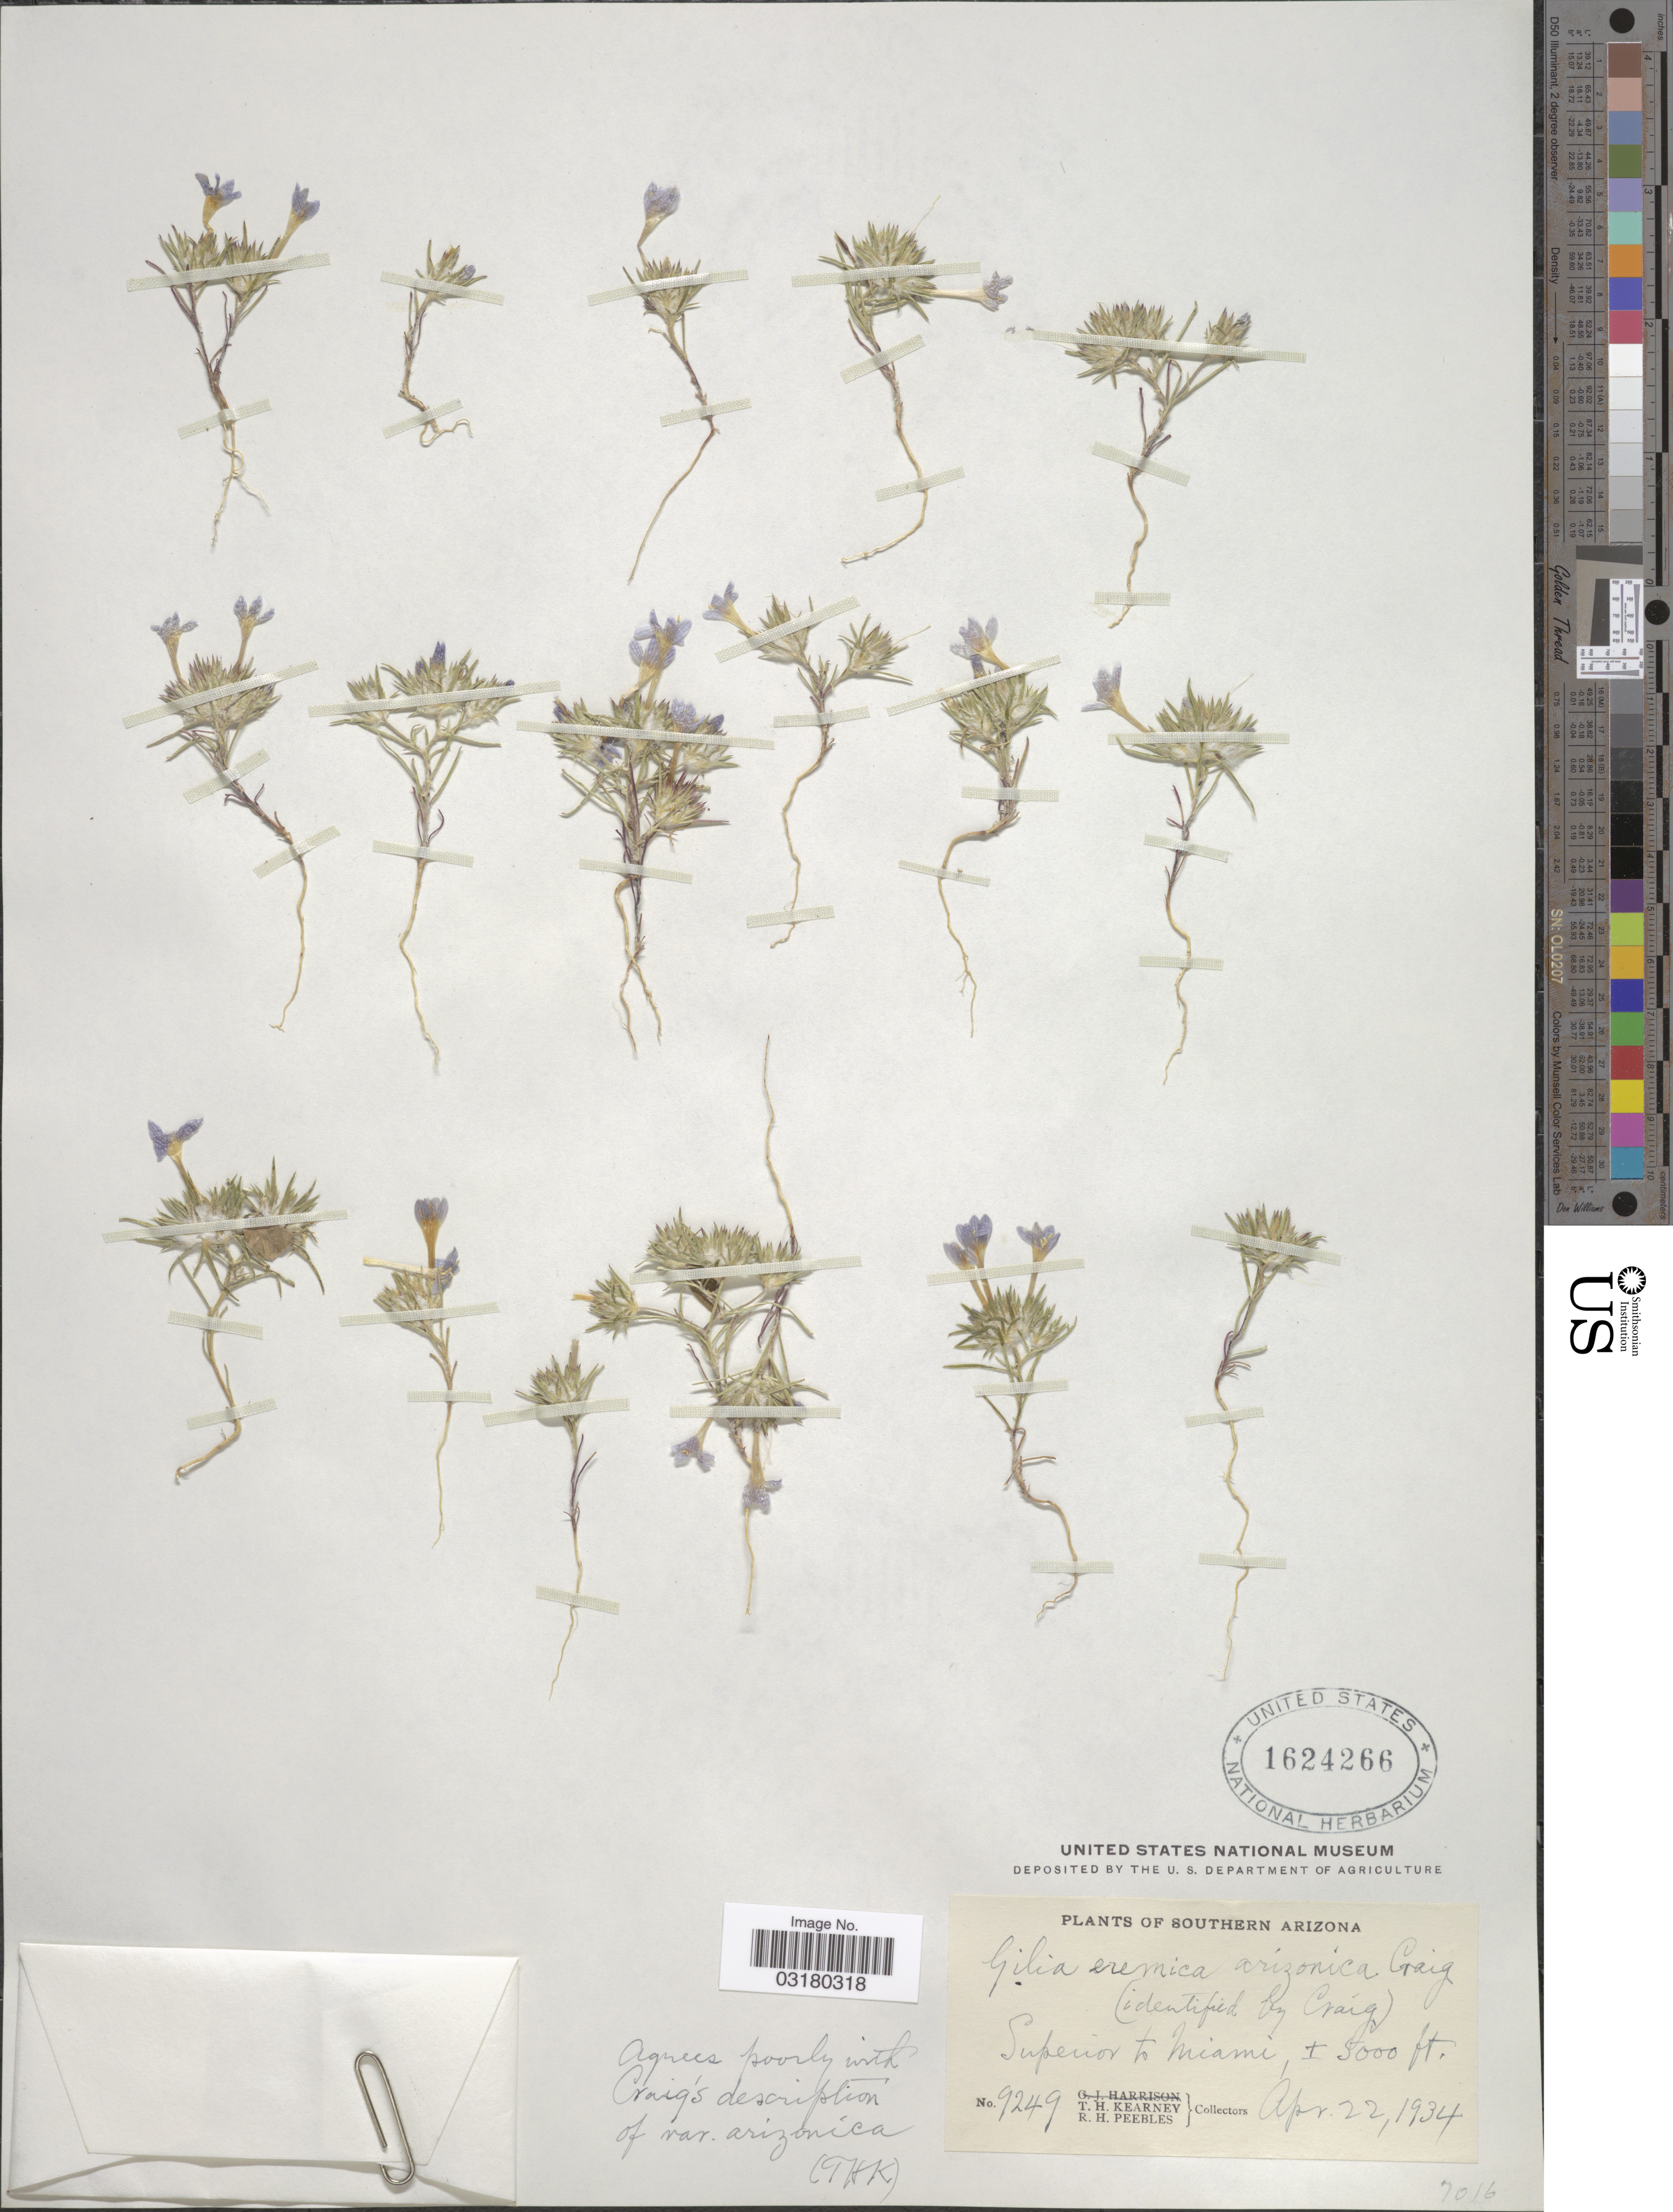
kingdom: Plantae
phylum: Tracheophyta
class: Magnoliopsida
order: Ericales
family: Polemoniaceae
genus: Eriastrum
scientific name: Eriastrum eremicum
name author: (Jeps.) H. Mason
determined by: Strong, Mark T., (BOT), Smithsonian Institution - National Museum of Natural History (UNITED STATES)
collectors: T. H. Kearney & R. H. Peebles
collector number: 9249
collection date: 1934-04-22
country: United States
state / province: Arizona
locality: Southern Arizona. Superior to Miami.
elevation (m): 1524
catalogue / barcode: US 1624266